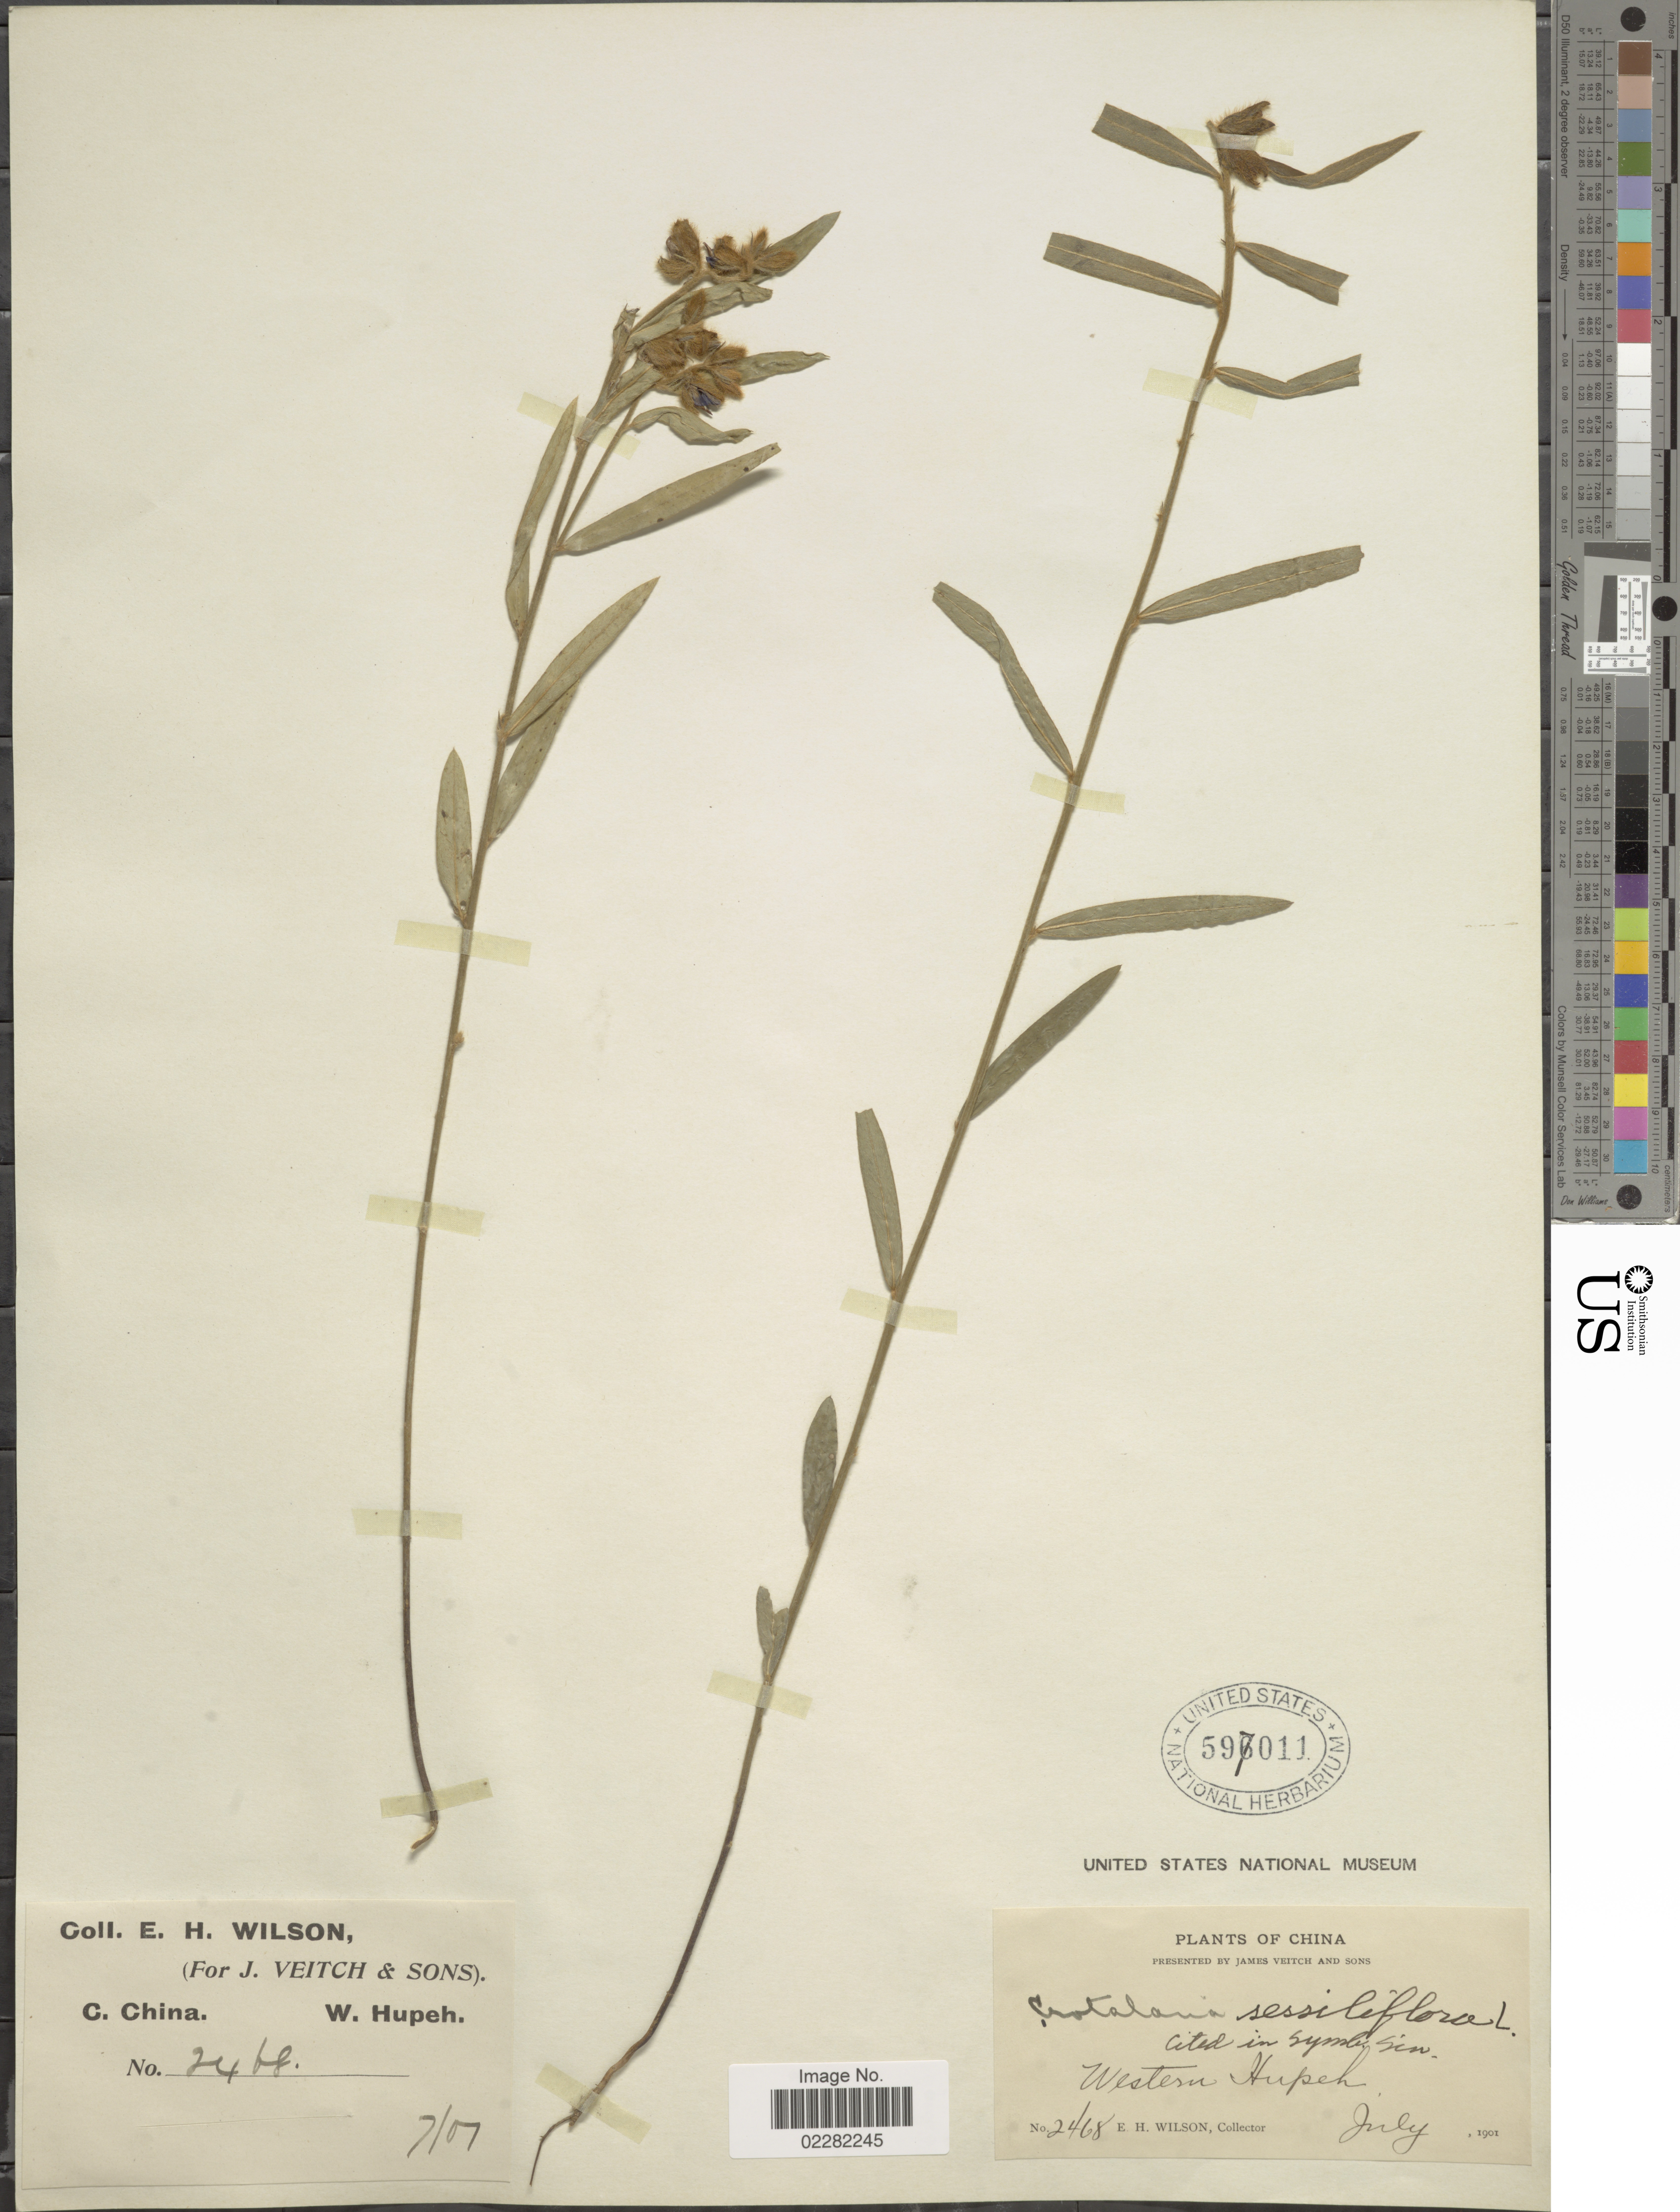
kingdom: Plantae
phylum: Tracheophyta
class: Magnoliopsida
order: Fabales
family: Fabaceae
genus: Crotalaria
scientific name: Crotalaria sessilifolia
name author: L.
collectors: E. Wilson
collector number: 2468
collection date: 1901-07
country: China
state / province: Hubei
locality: Western Hupeh, C. China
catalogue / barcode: US 597011